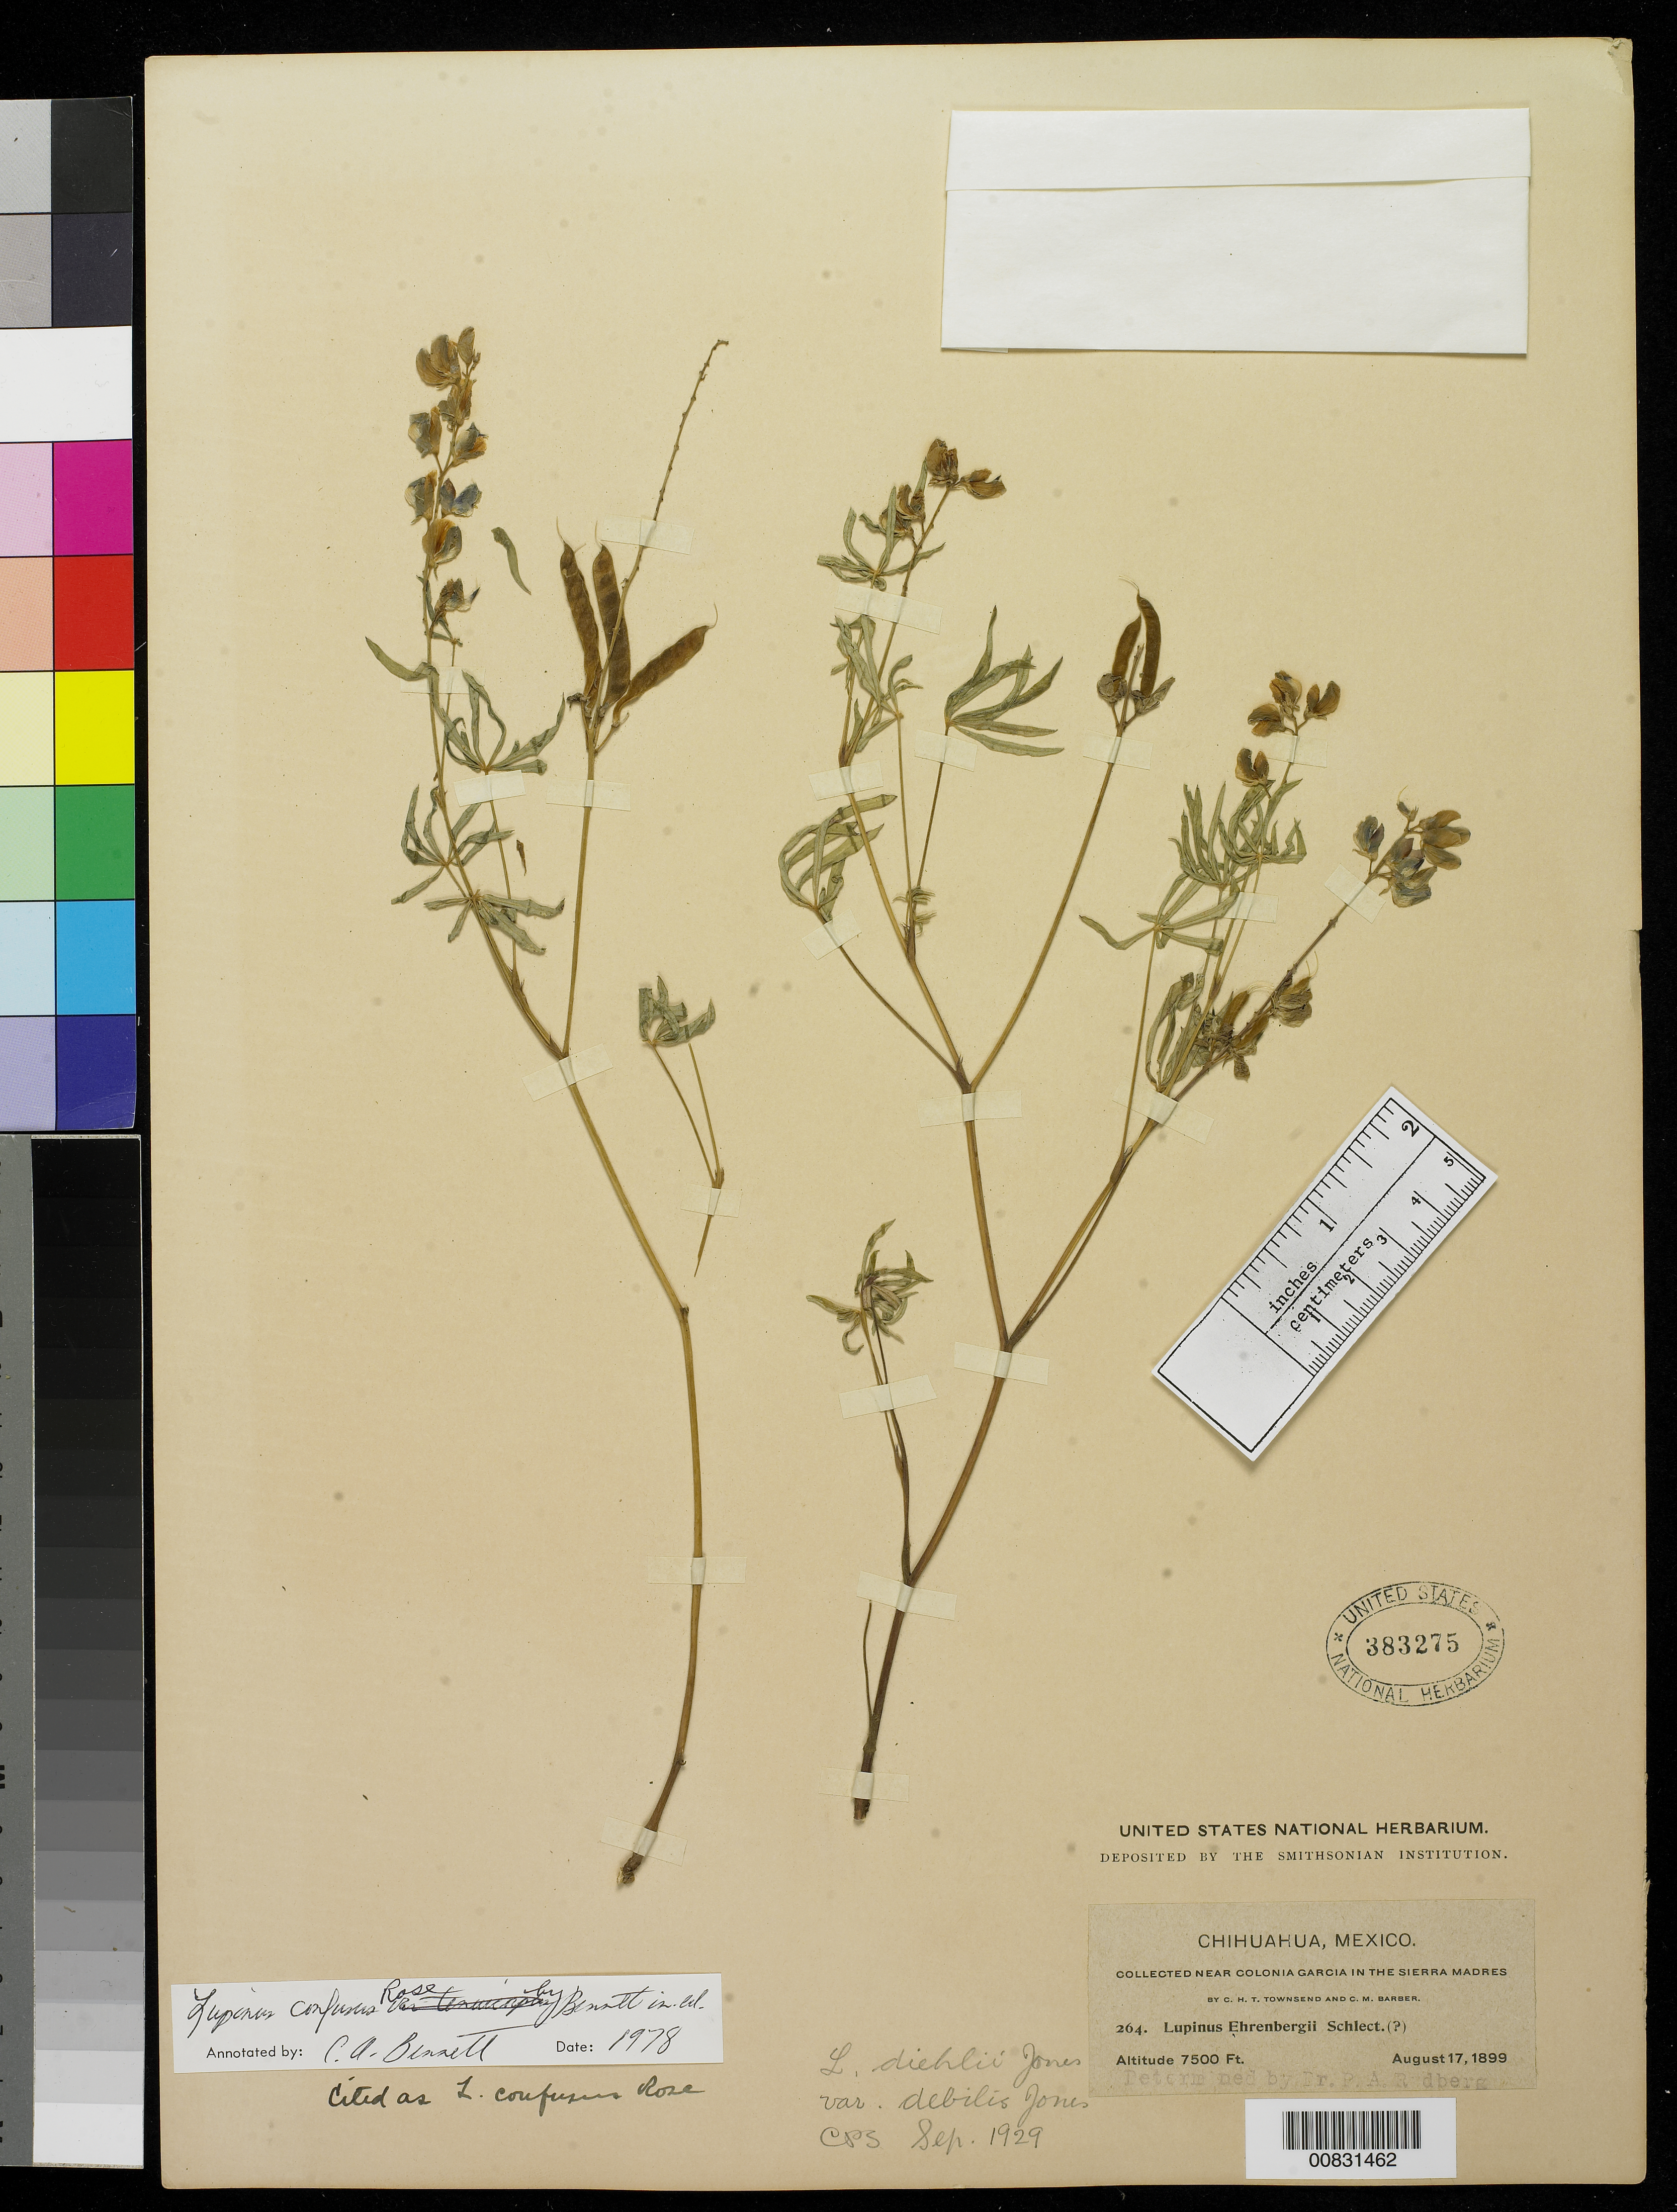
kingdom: Plantae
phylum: Tracheophyta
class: Magnoliopsida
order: Fabales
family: Fabaceae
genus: Lupinus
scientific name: Lupinus confusus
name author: Rose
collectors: C. H. T. Townsend & C. Barber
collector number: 264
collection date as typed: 17 Aug 1899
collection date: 1899-08-17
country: Mexico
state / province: Chihuahua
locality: Near Colonia García in the Sierra Madre.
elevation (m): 2286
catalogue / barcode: US 383275